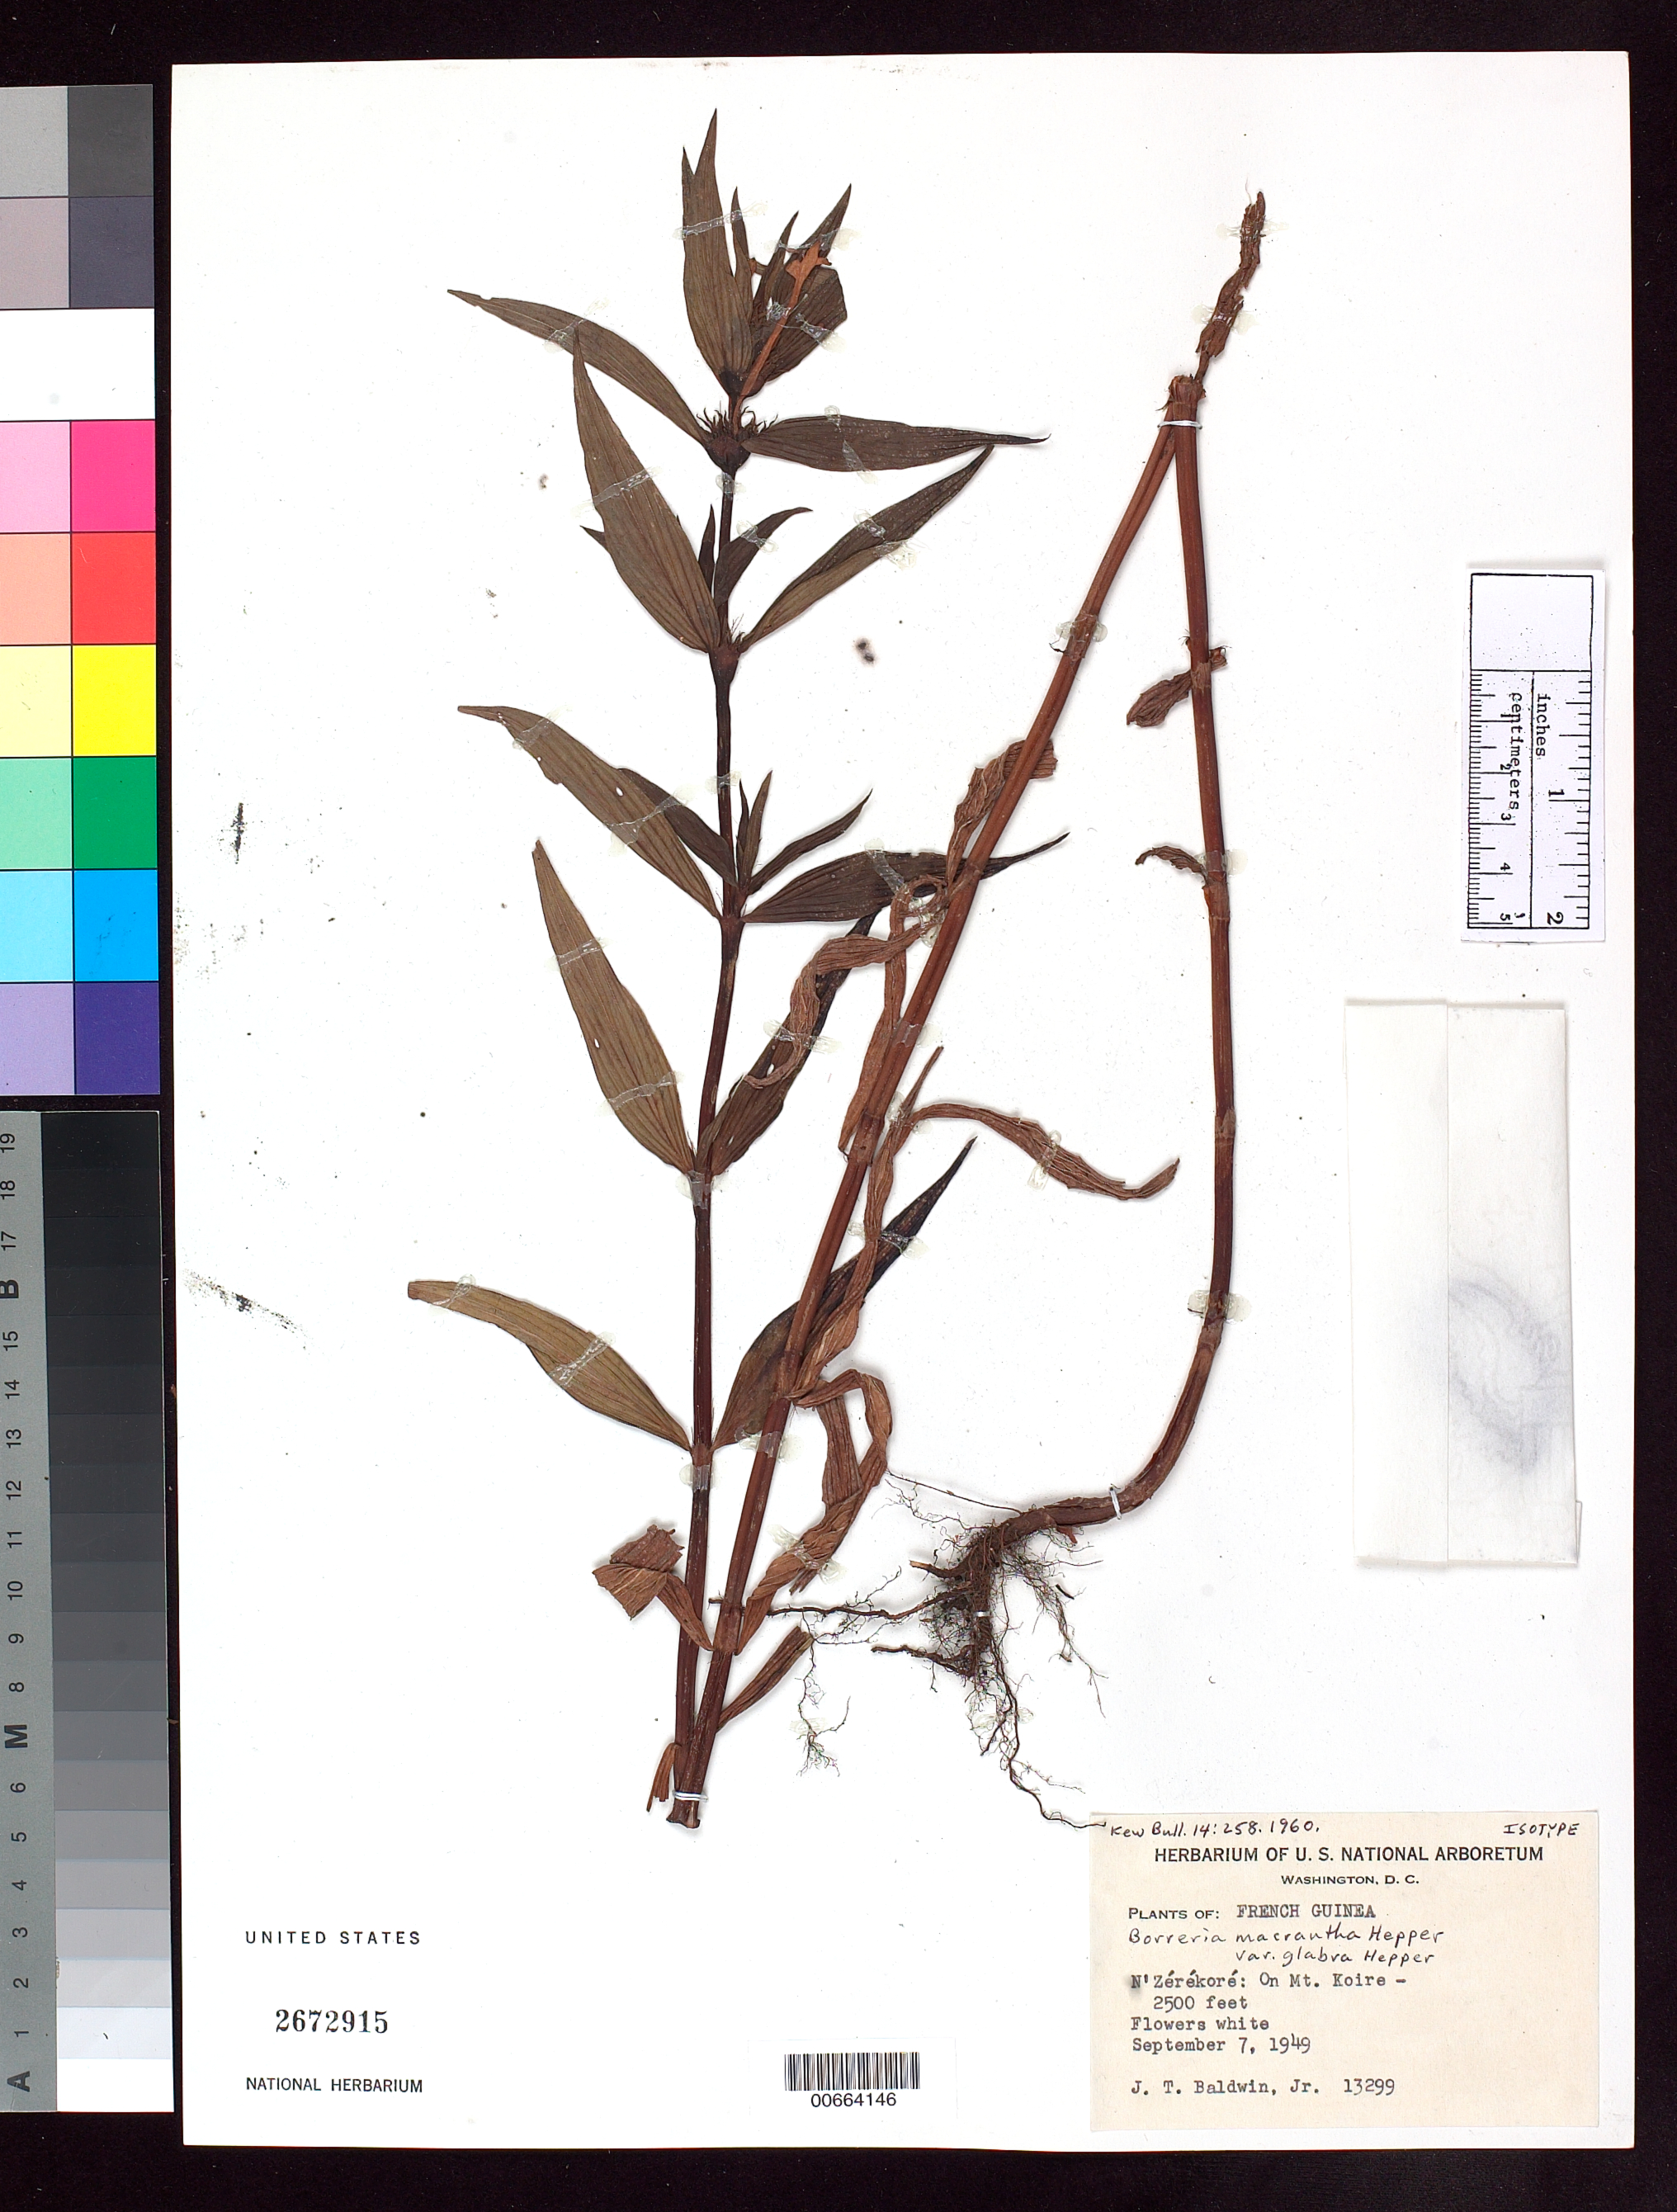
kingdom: Plantae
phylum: Tracheophyta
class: Magnoliopsida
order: Gentianales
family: Rubiaceae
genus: Borreria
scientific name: Borreria macrantha var. glabra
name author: Hepper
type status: Isotype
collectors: J. T. Baldwin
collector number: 13299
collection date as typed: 07 Sep 1949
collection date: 1949-09-07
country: Guinea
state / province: Nzérékoré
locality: On Mt. Koire.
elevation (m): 762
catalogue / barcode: US 2672915